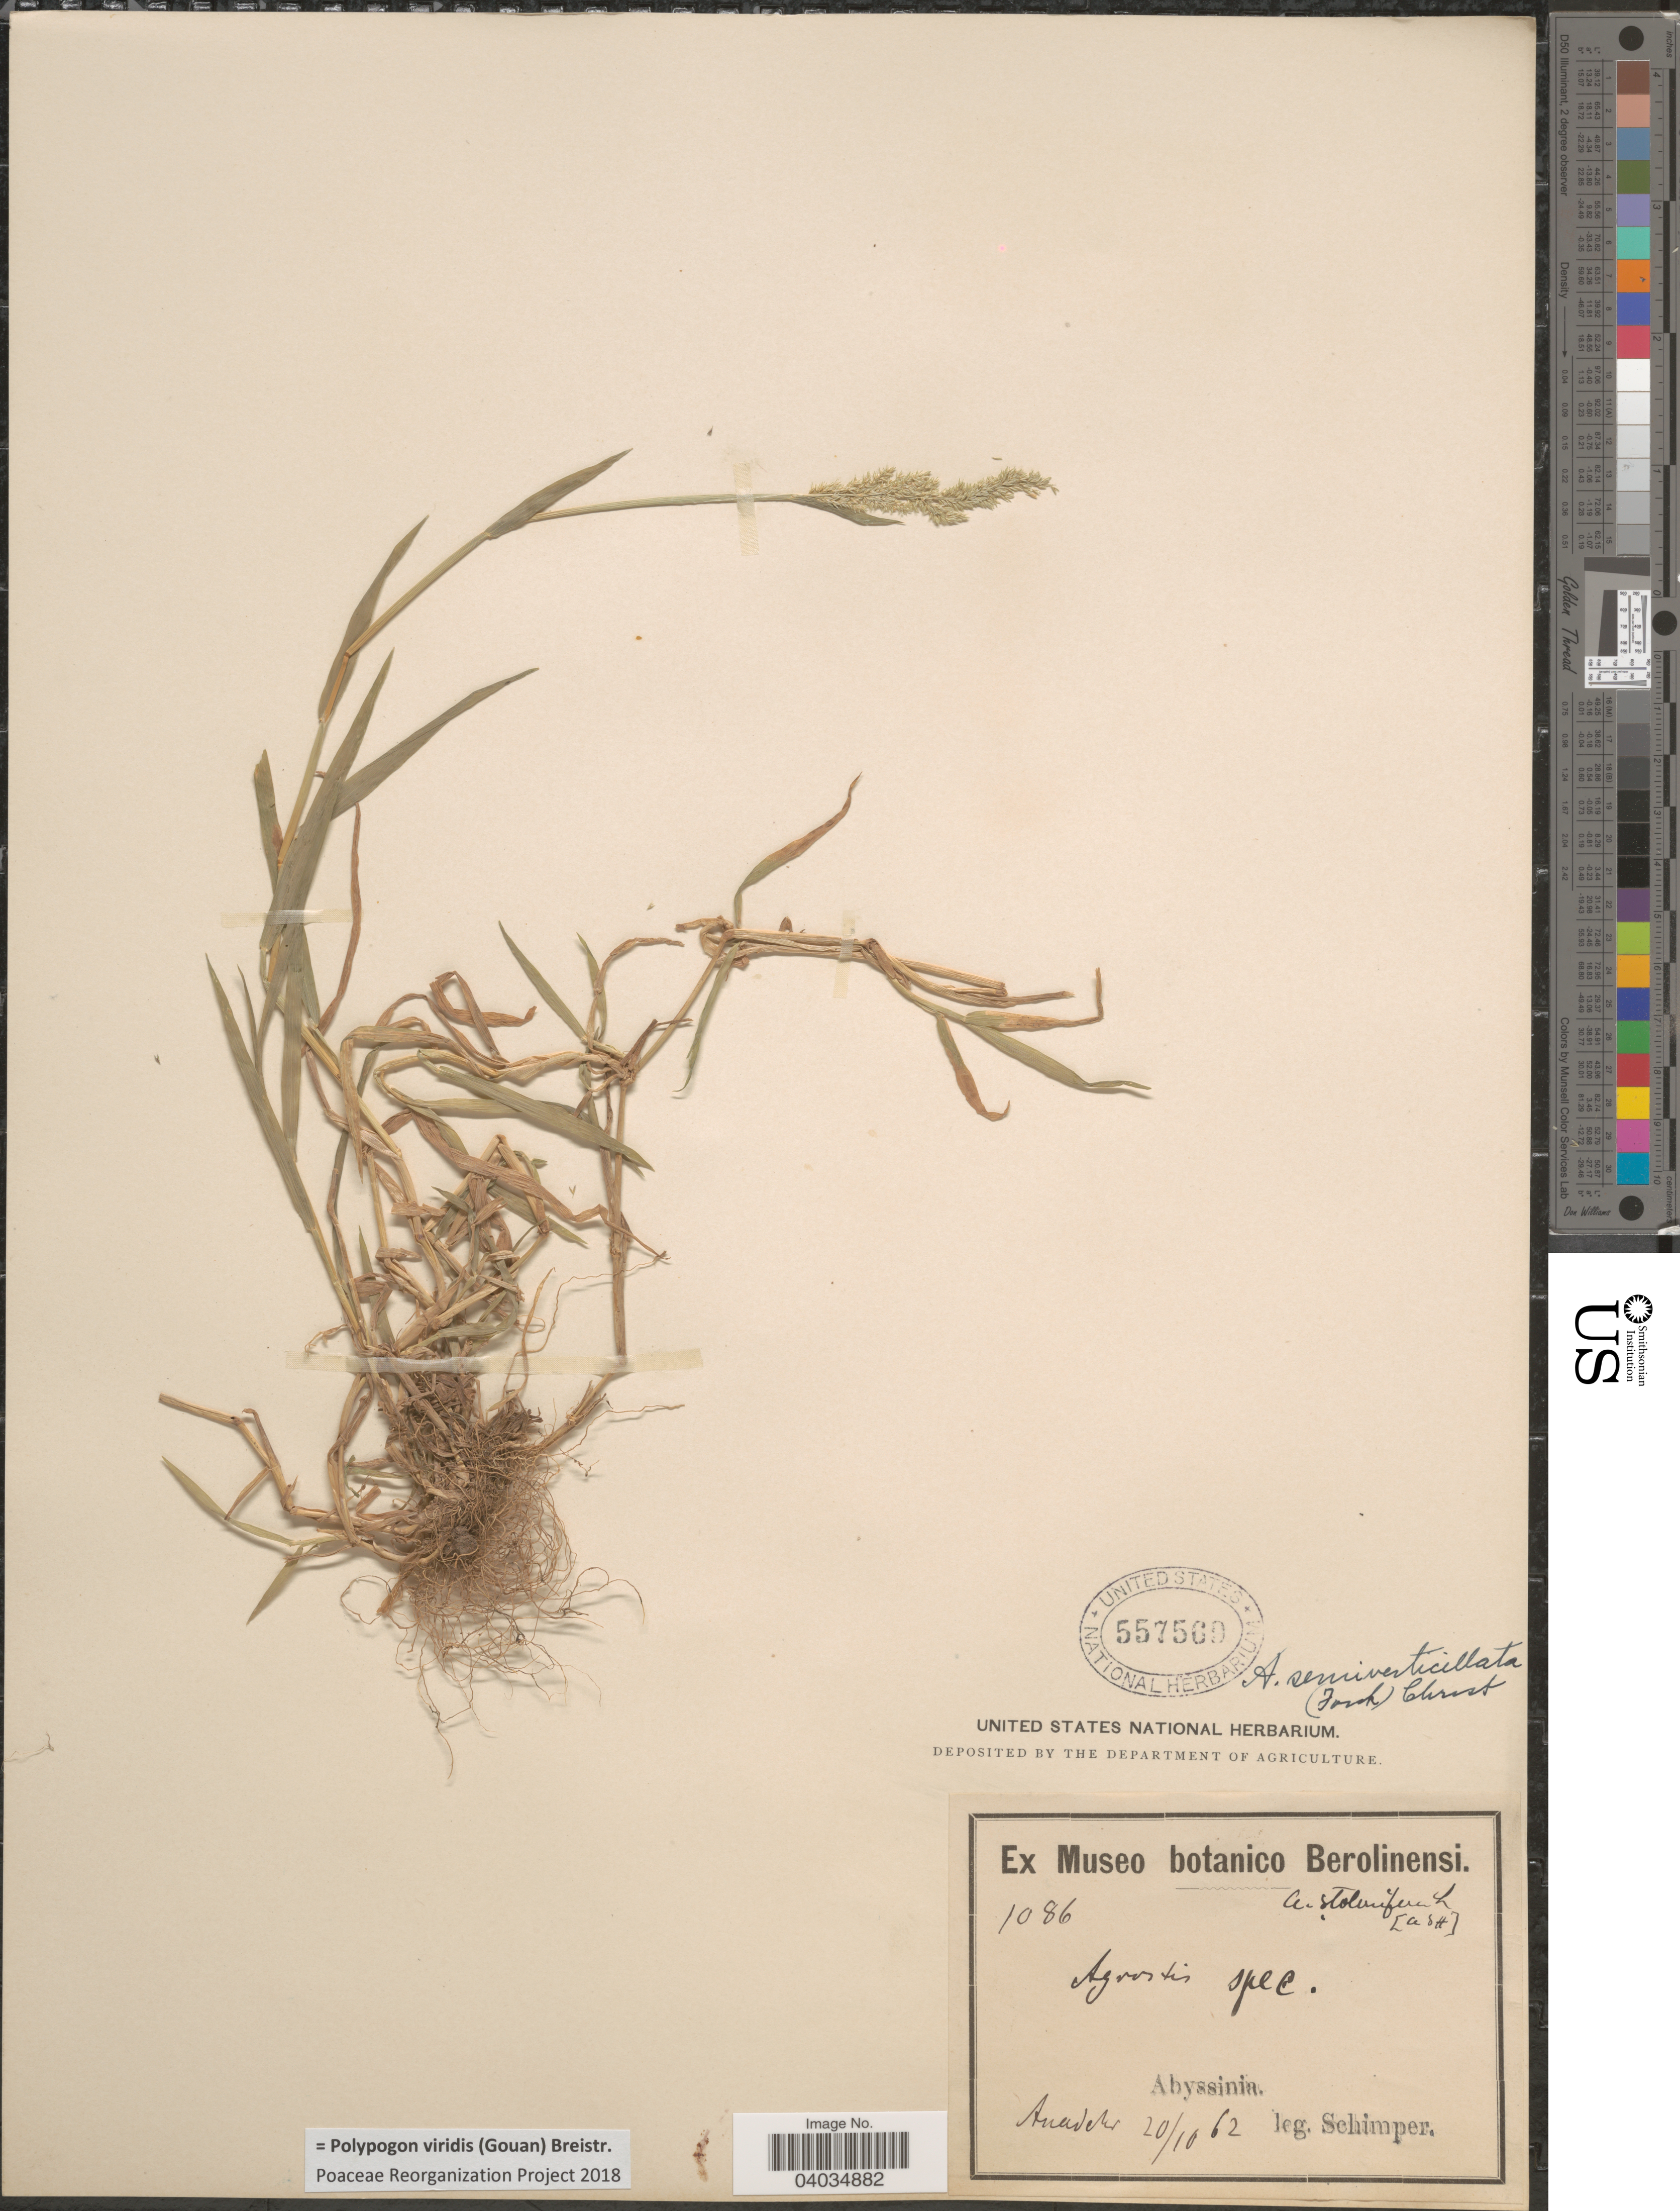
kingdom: Plantae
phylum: Tracheophyta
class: Liliopsida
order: Poales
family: Poaceae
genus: Polypogon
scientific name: Polypogon viridis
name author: (Gouan) Breistroffer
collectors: -. Schimper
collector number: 1086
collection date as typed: Transcribed d/m/y: 20/10/62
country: Ethiopia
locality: Abyssinia. Anadehr.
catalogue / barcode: US 557560